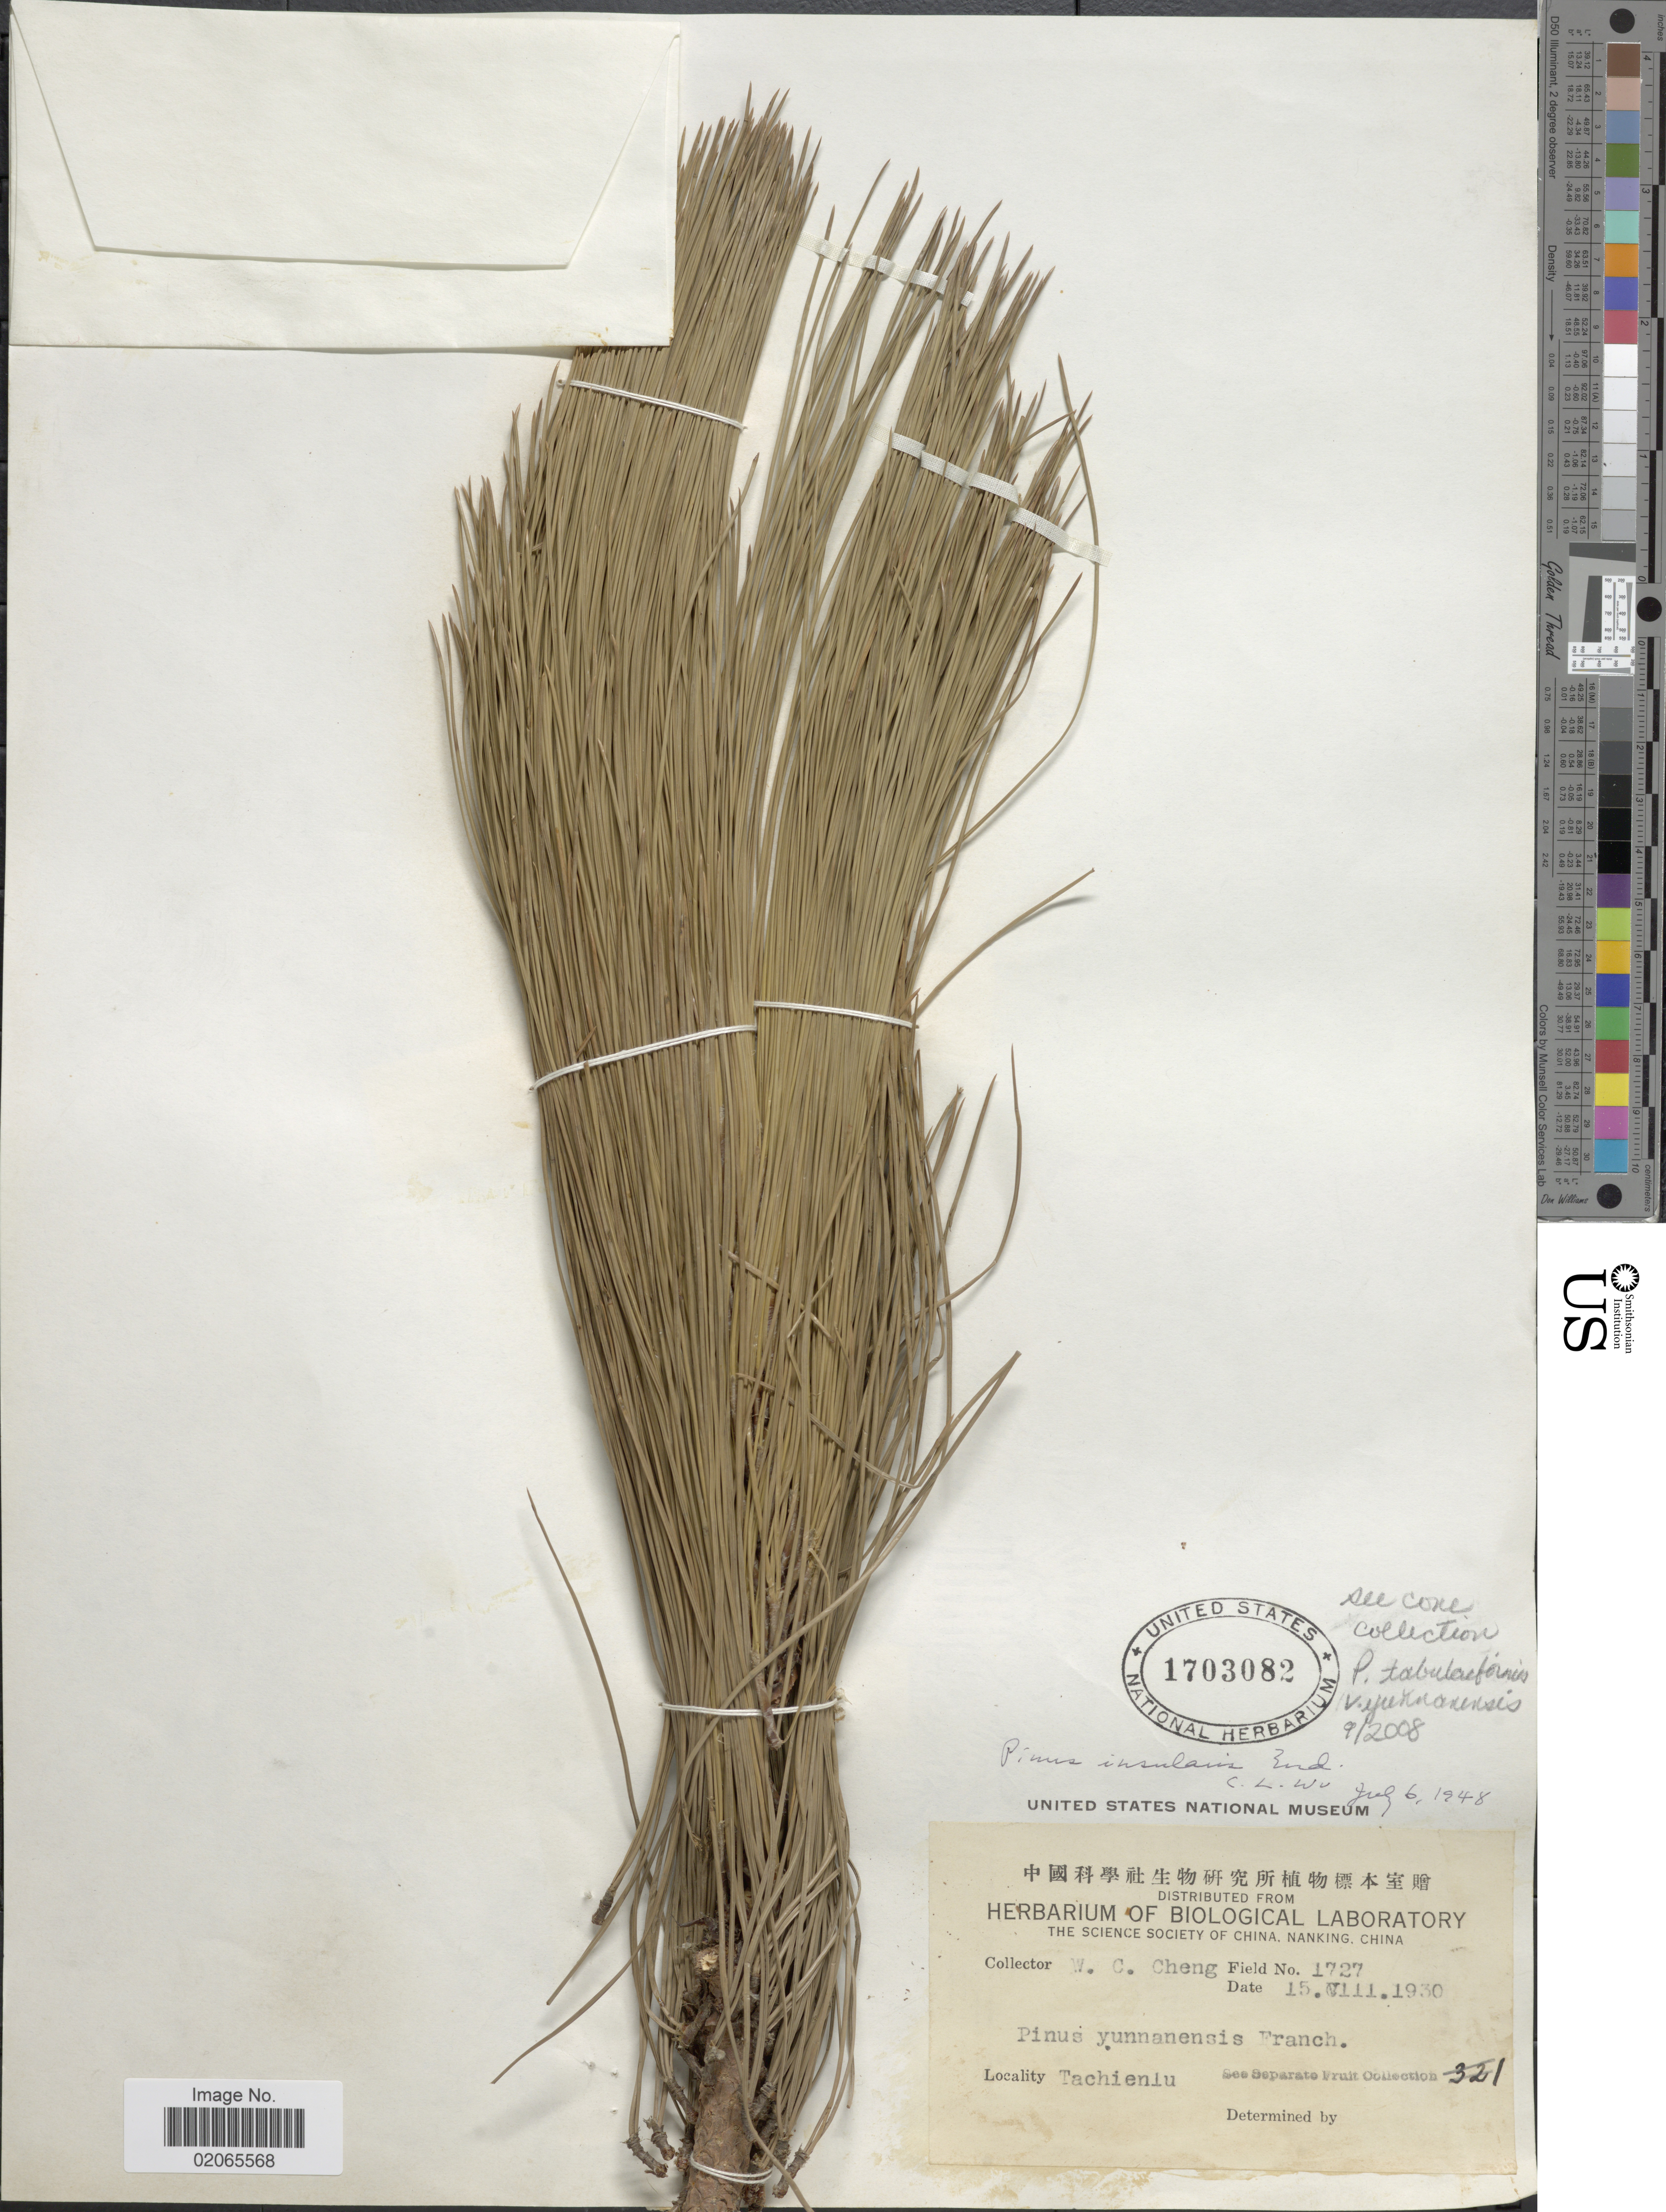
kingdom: Plantae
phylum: Tracheophyta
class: Pinopsida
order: Pinales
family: Pinaceae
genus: Pinus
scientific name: Pinus insularis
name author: Endl.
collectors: W. C. Cheng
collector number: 1727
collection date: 1930-08-15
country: China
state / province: Sichuan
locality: Tachienlu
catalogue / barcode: US 1703082